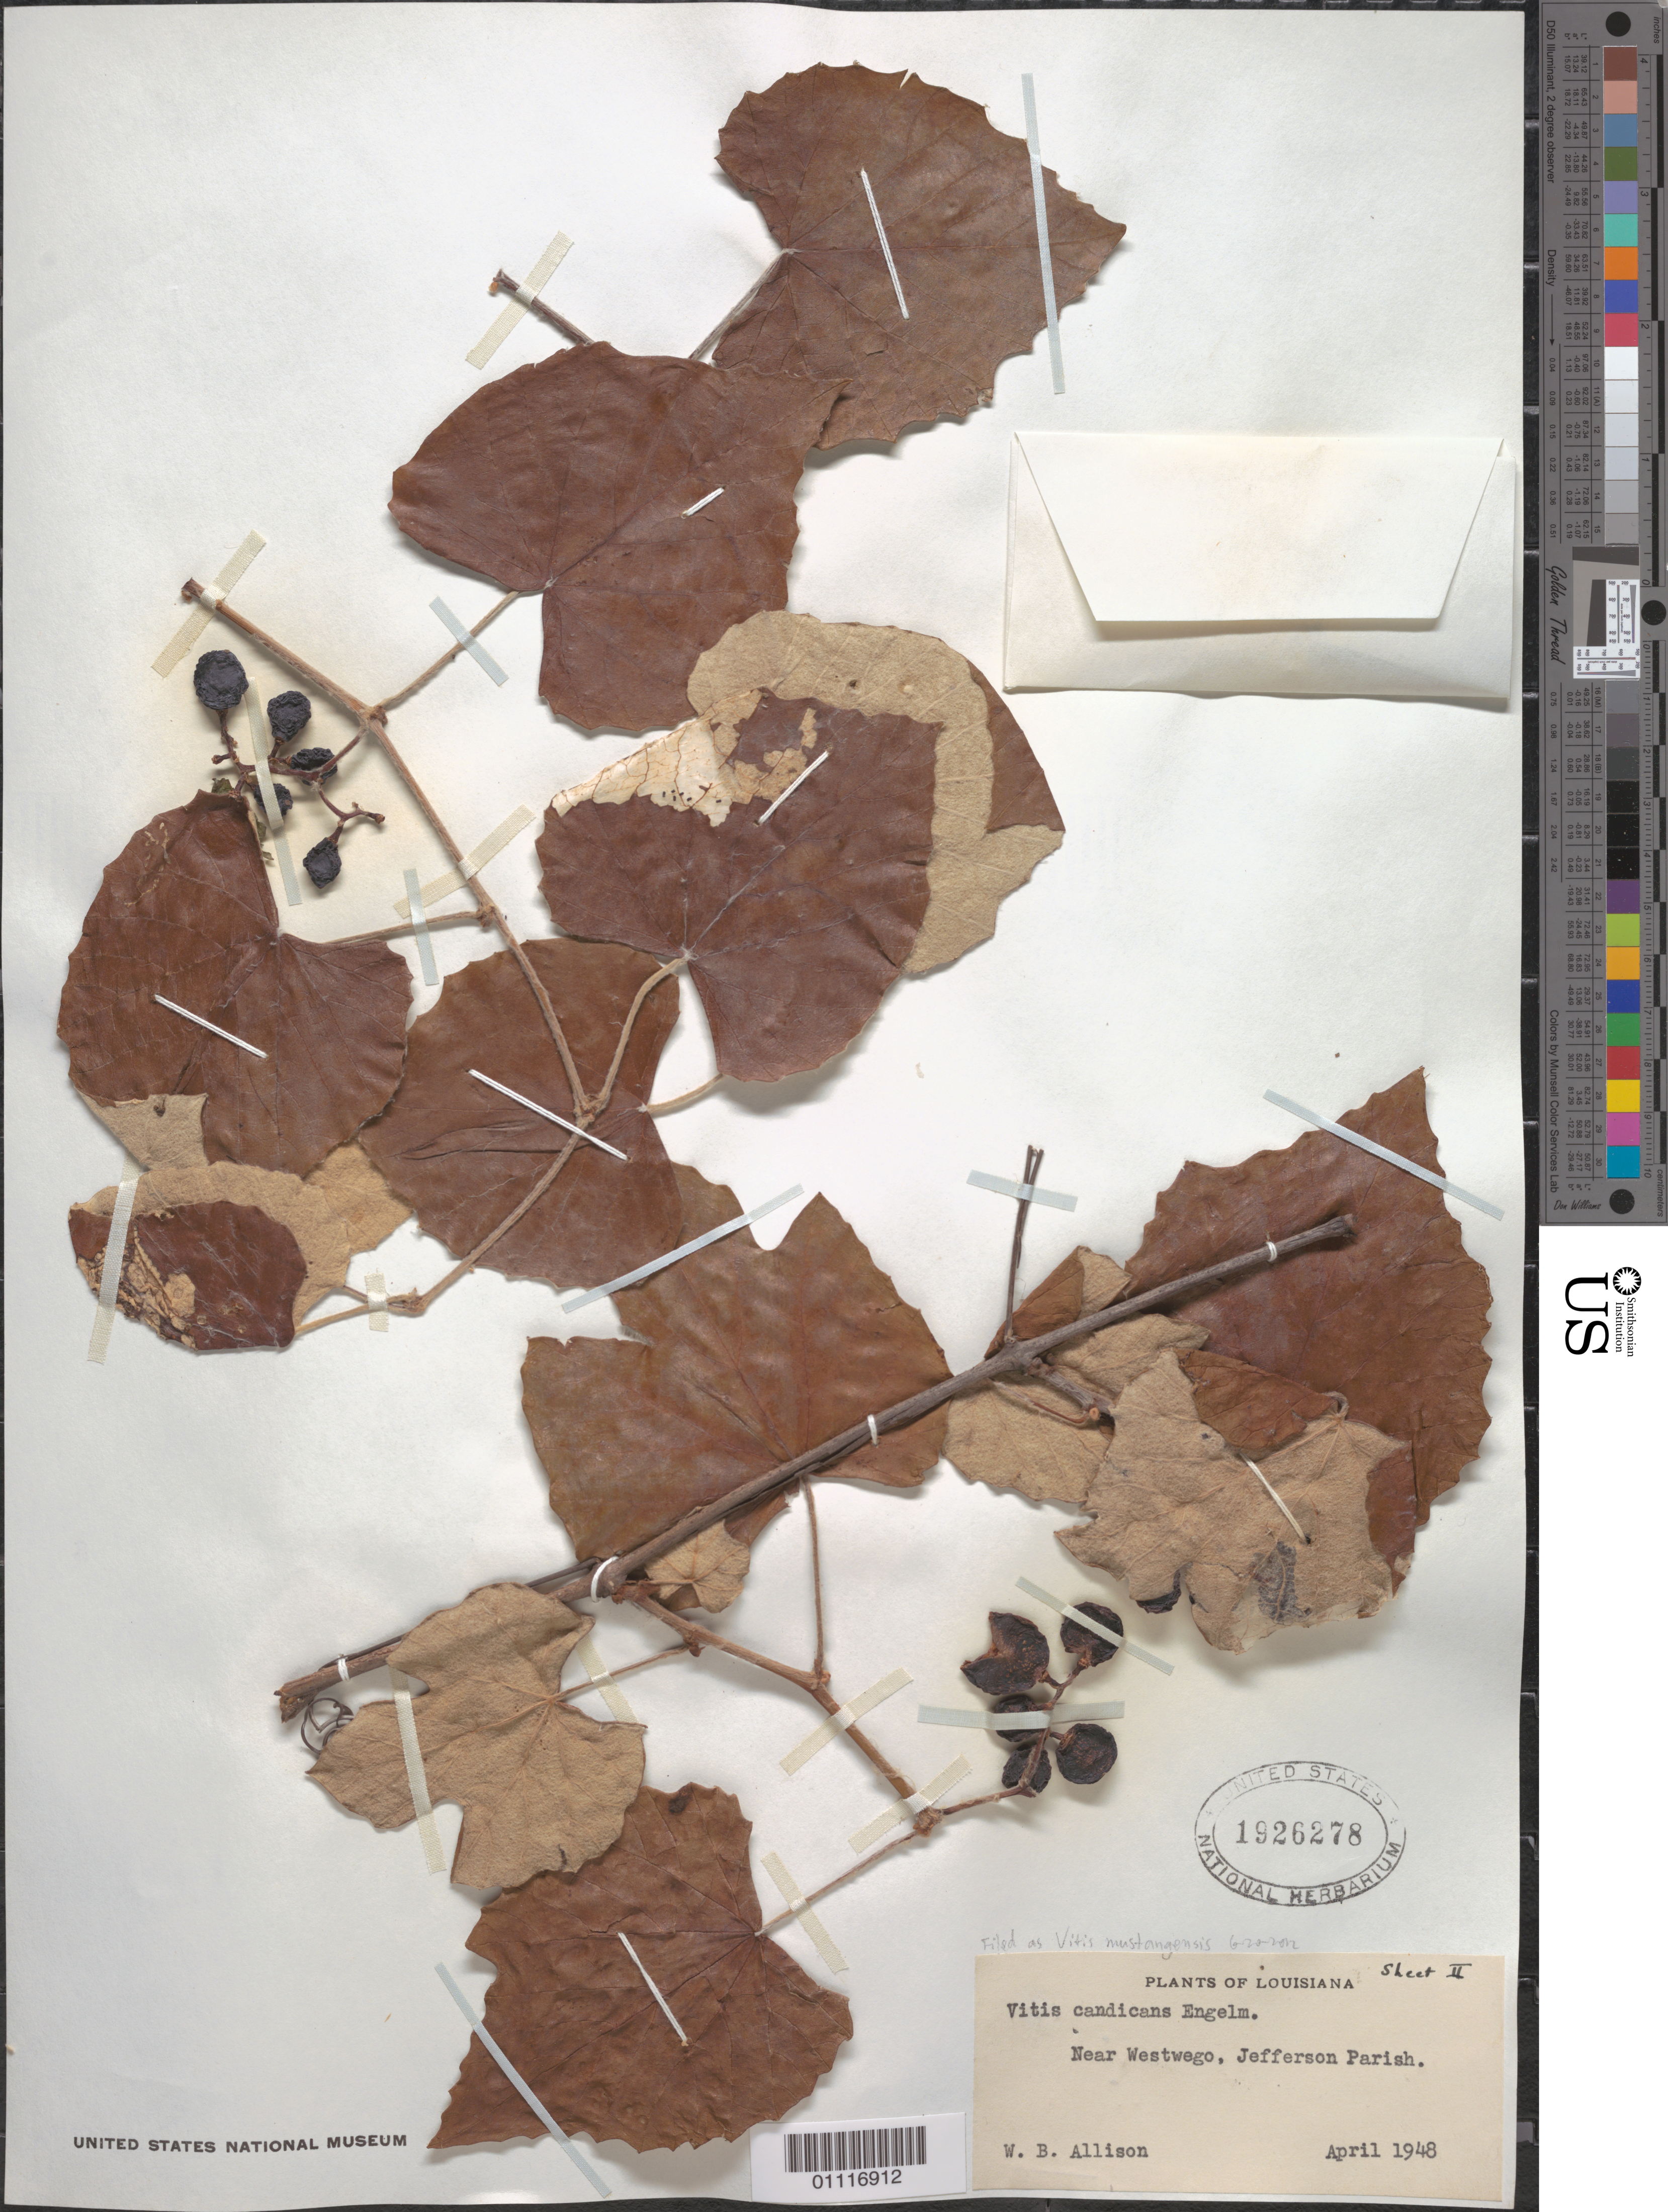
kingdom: Plantae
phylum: Tracheophyta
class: Magnoliopsida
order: Vitales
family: Vitaceae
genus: Vitis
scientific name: Vitis mustangensis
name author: Buckley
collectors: W. B. Allison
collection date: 1948-04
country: United States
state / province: Louisiana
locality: Near Westwego, Jefferson Parish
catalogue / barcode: US 1926278